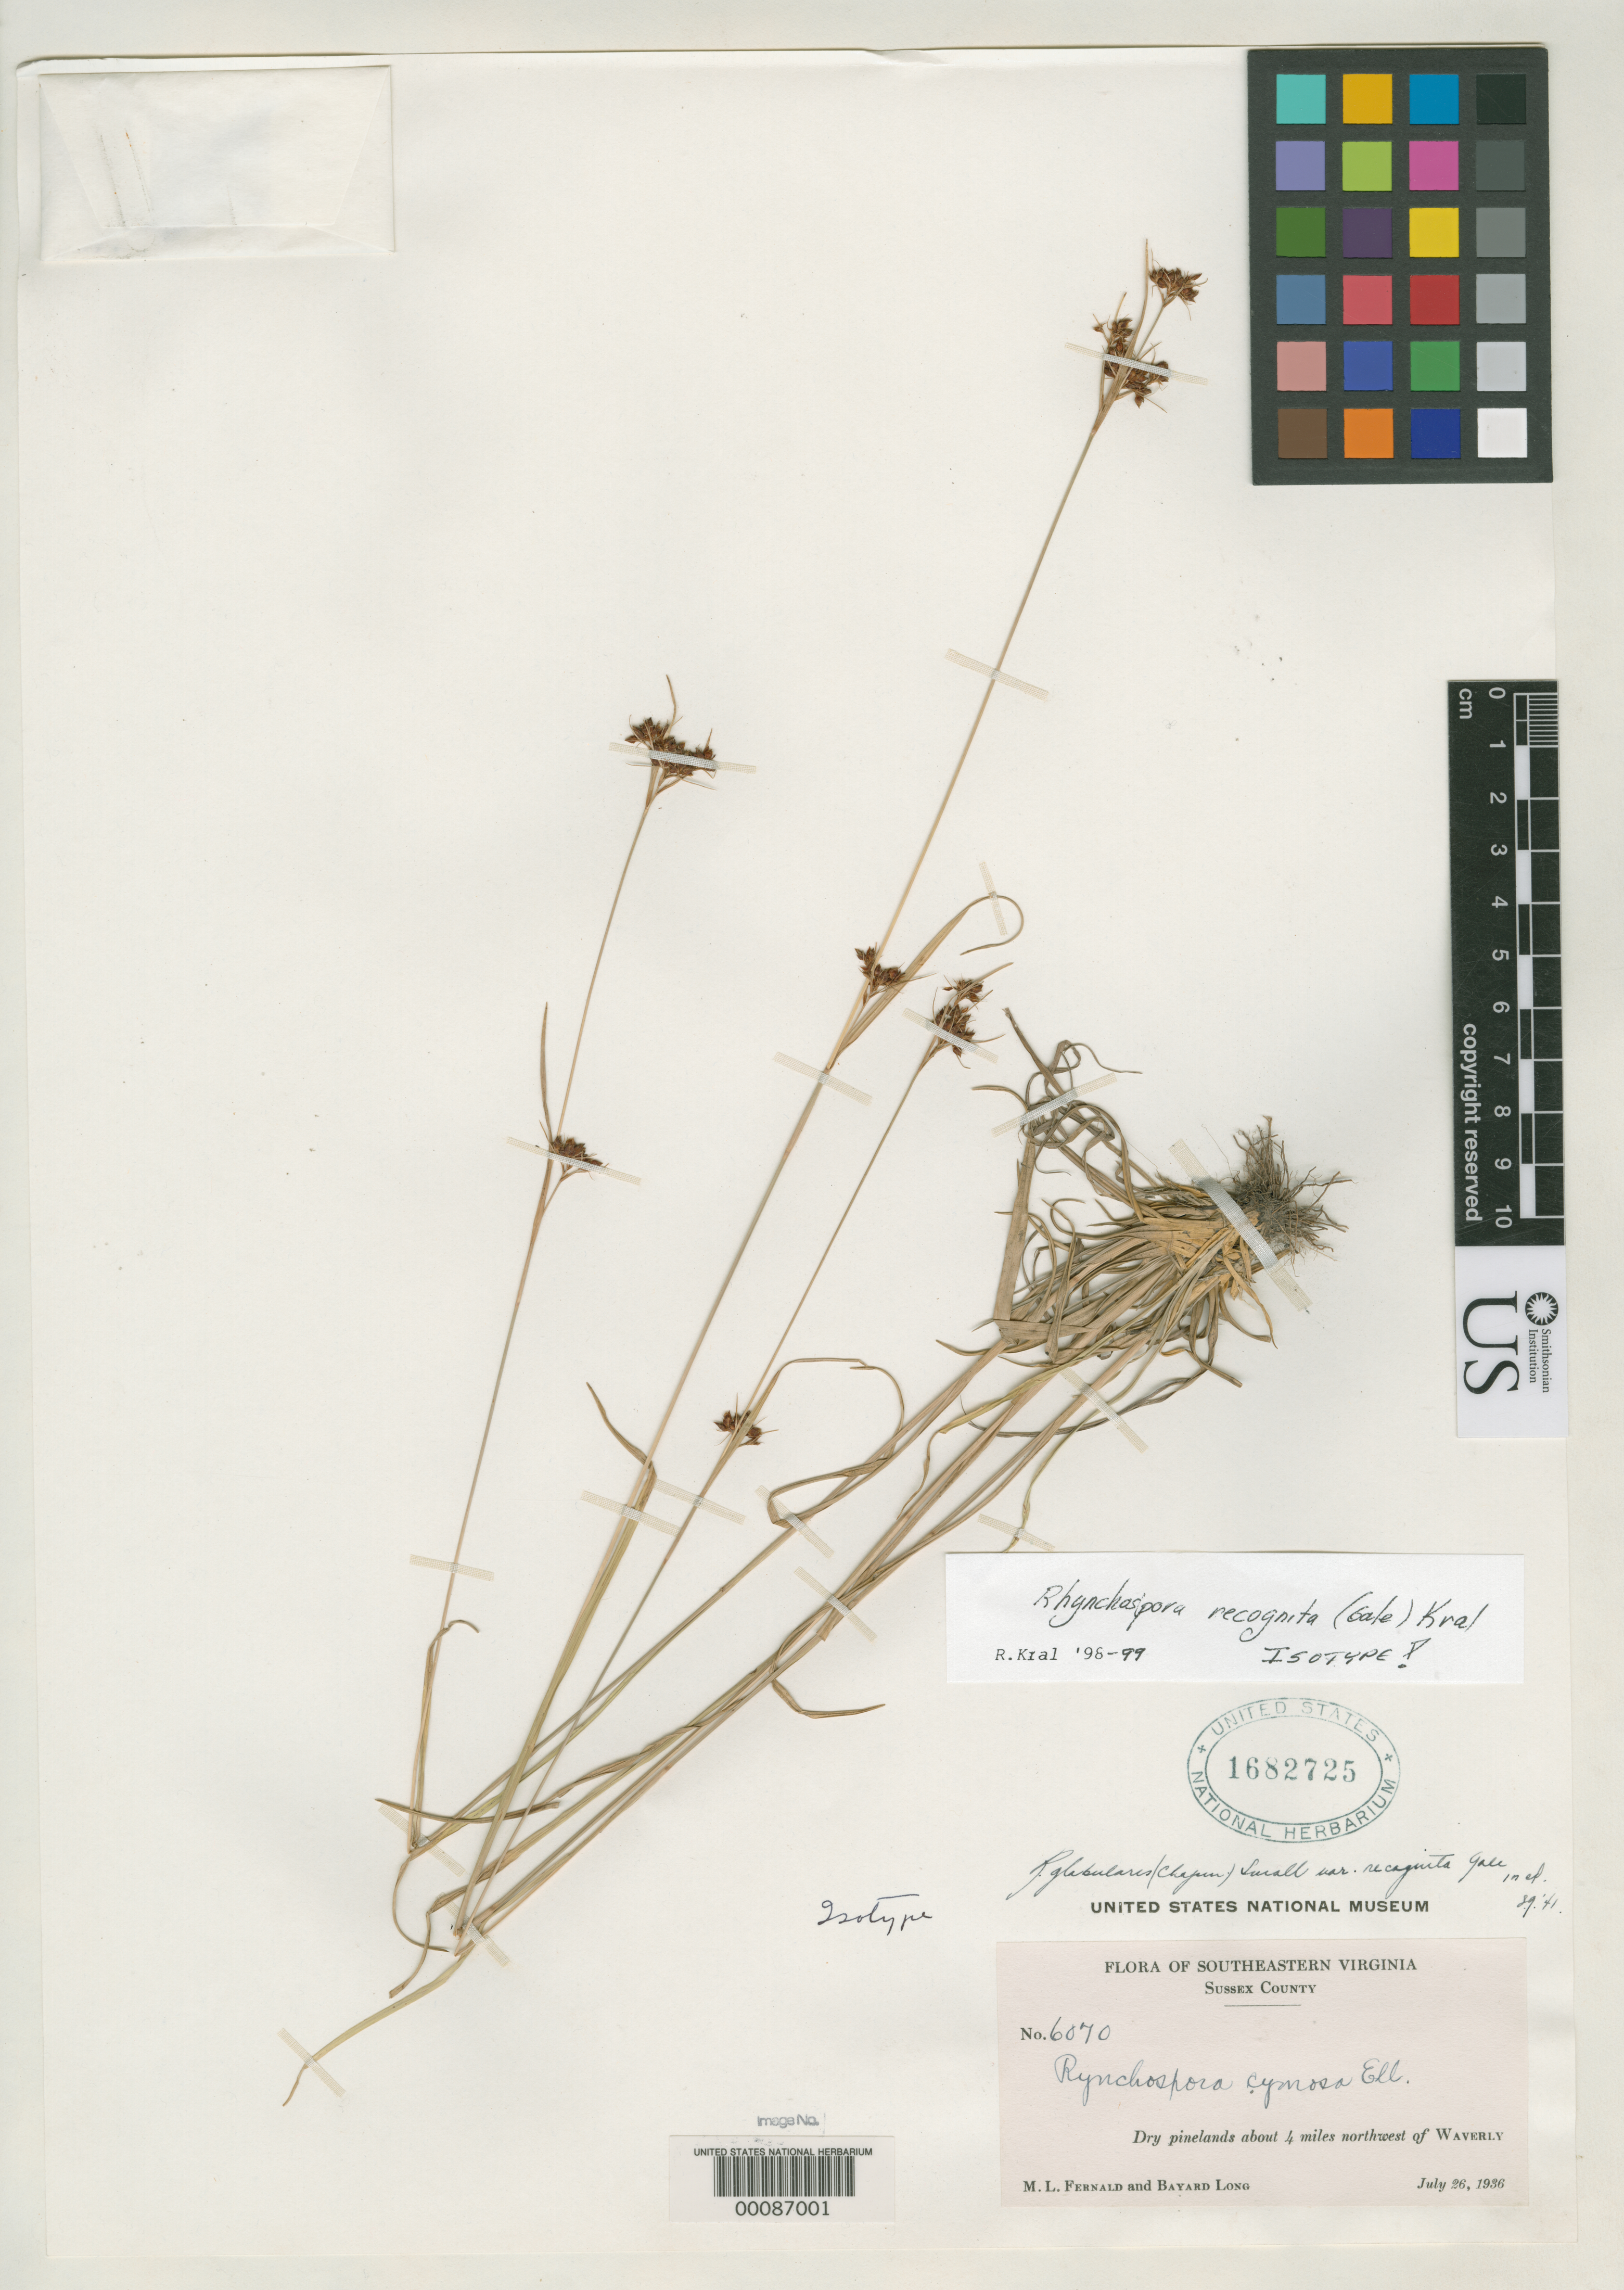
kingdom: Plantae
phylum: Tracheophyta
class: Liliopsida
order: Poales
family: Cyperaceae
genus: Rhynchospora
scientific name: Rhynchospora globularis var. recognita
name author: Gale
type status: Isotype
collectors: M. L. Fernald & B. H. Long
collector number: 6070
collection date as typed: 26 Jul 1936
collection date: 1936-07-26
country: United States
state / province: Virginia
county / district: Sussex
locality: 4 miles NW of Waverly.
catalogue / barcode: US 1682725